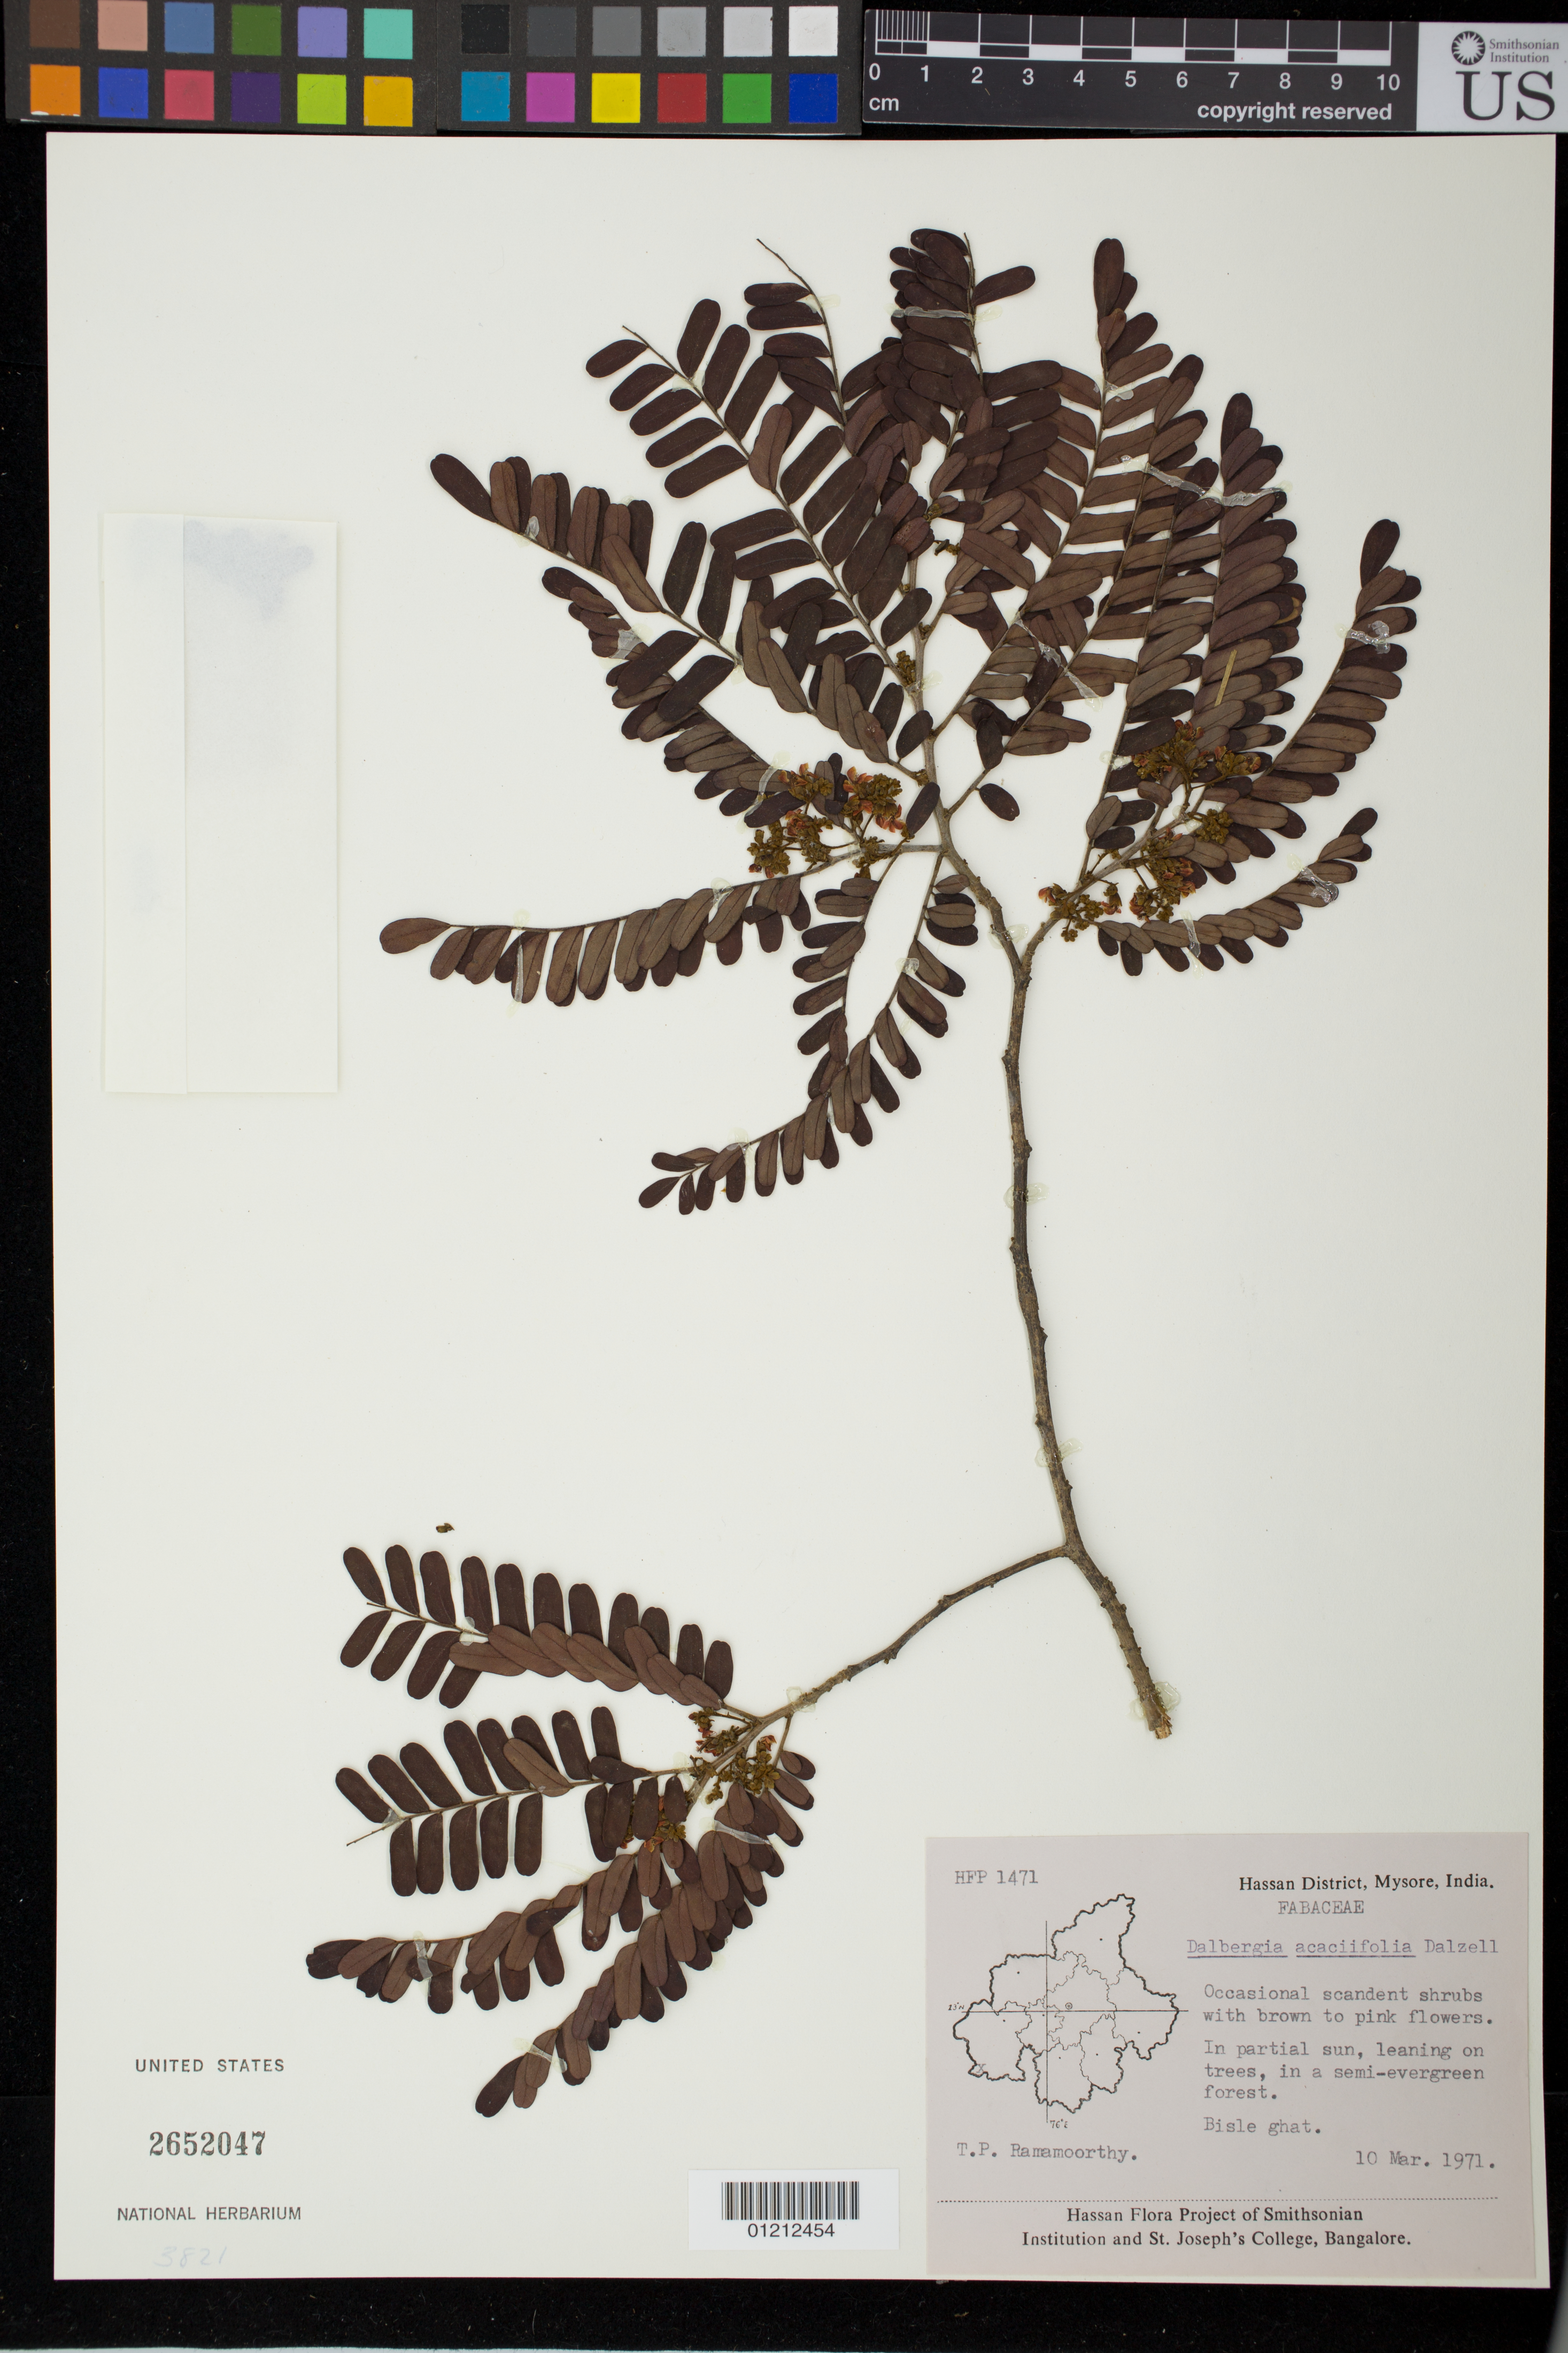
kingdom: Plantae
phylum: Tracheophyta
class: Magnoliopsida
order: Fabales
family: Fabaceae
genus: Dalbergia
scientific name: Dalbergia acaciifolia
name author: Dalzell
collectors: T. P. Ramamoorthy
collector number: HFP 1471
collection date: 1971-03-10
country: India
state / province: Karnataka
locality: Hassan district, Mysore. Bisle ghat.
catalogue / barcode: US 2652047